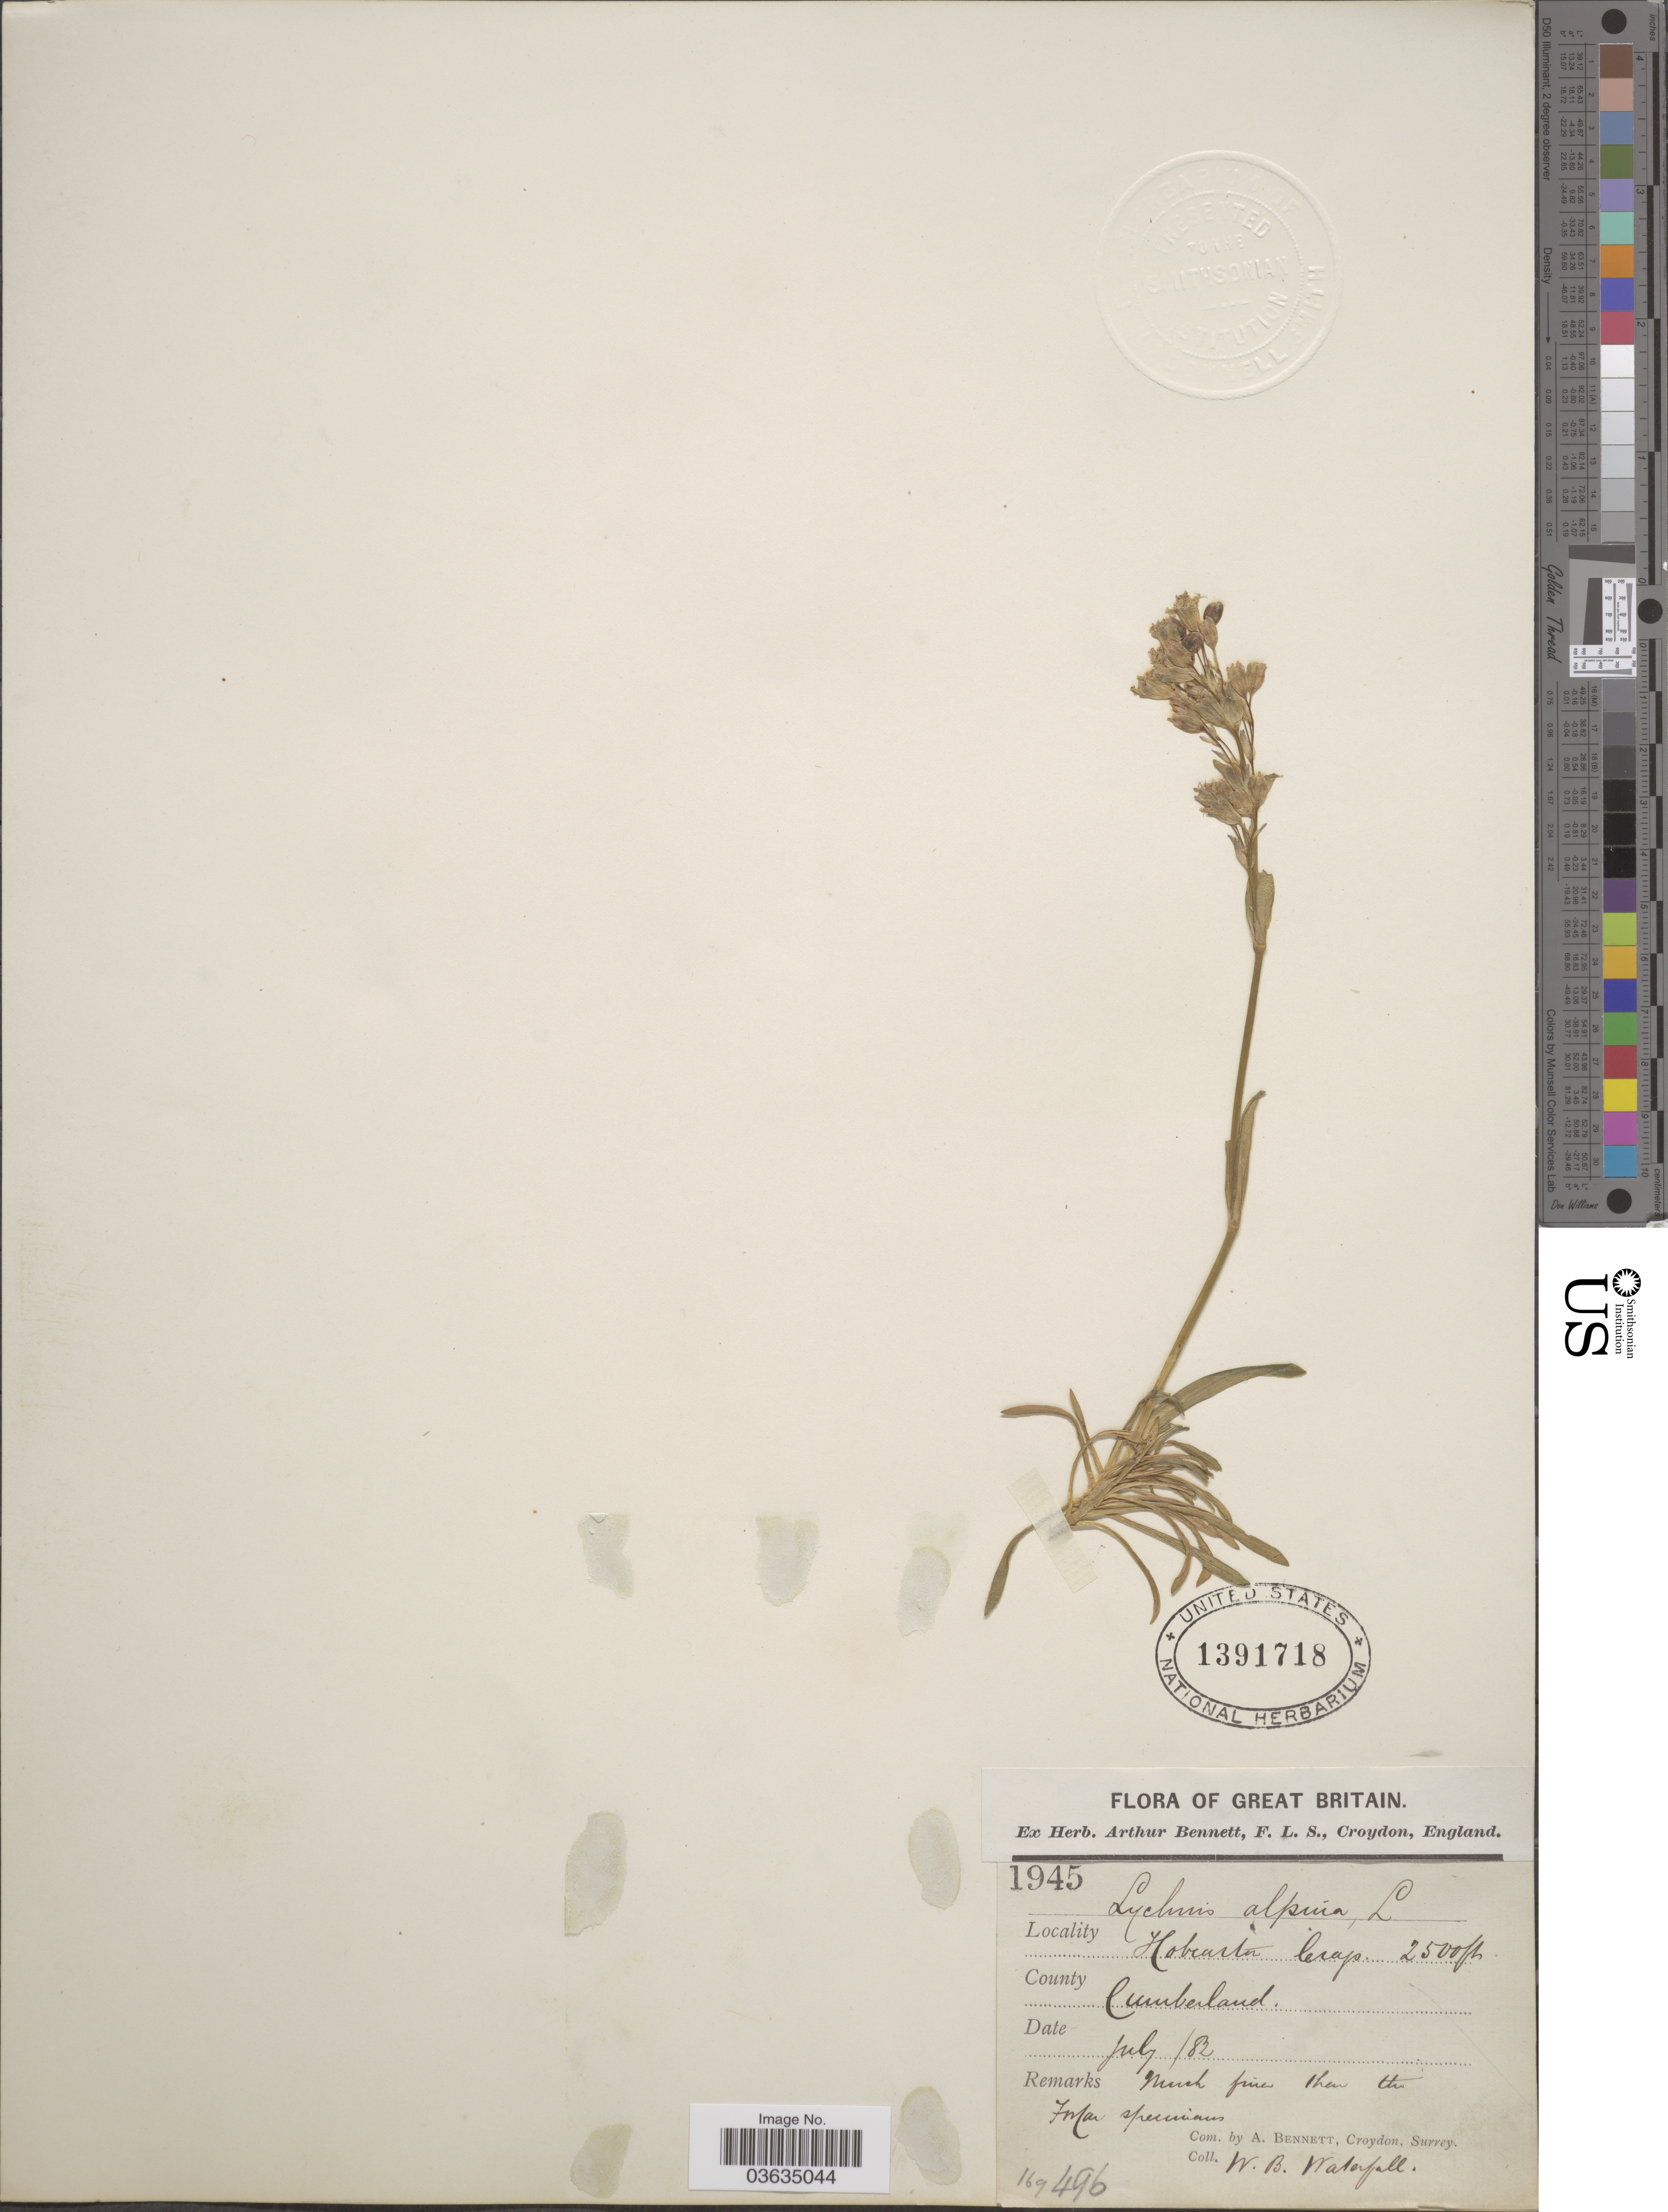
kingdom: Plantae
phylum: Tracheophyta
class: Magnoliopsida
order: Caryophyllales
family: Caryophyllaceae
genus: Lychnis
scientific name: Lychnis alpina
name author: L.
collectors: W. B. Waterfall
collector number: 1945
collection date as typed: Transcribed d/m/y: /7/82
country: United Kingdom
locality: Great Britain, Hobcarton Crag. County Cumberland.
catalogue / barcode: US 1391718